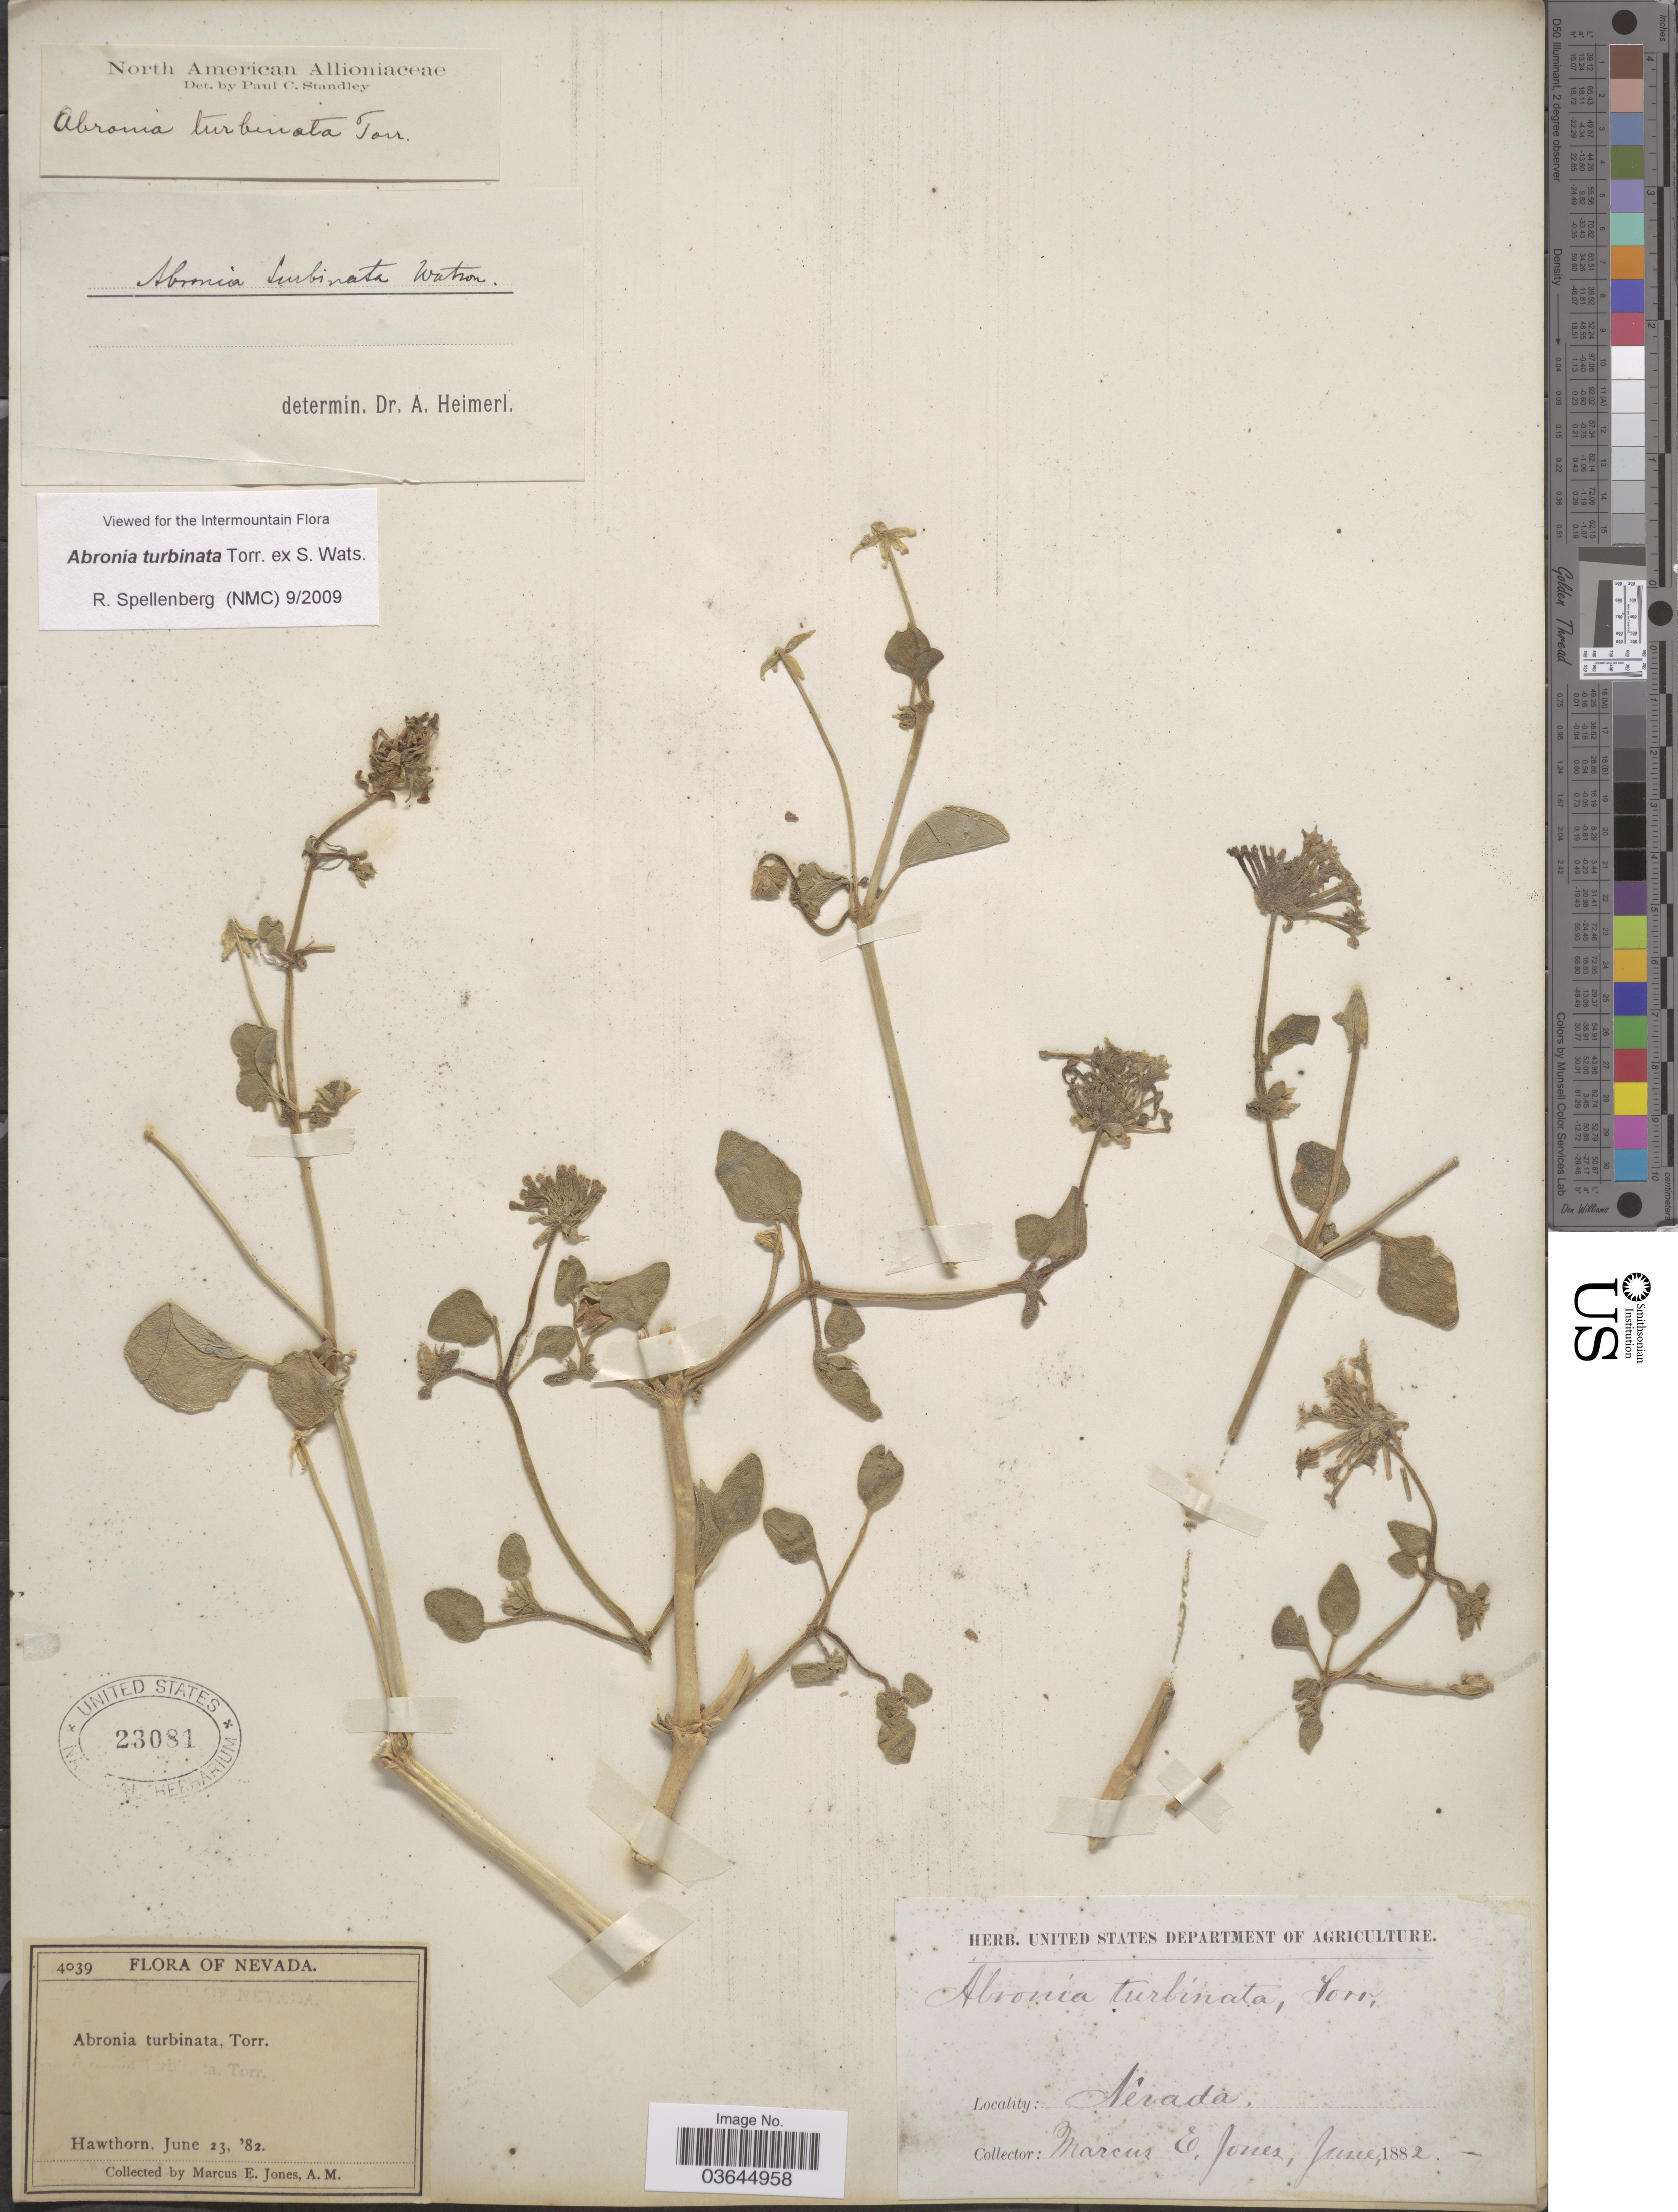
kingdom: Plantae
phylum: Tracheophyta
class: Magnoliopsida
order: Caryophyllales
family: Nyctaginaceae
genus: Abronia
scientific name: Abronia turbinata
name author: Torr. ex S. Watson in C. King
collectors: M. E. Jones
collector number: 4039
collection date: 1882-06-23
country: United States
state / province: Nevada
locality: Hawthorn.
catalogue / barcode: US 23081